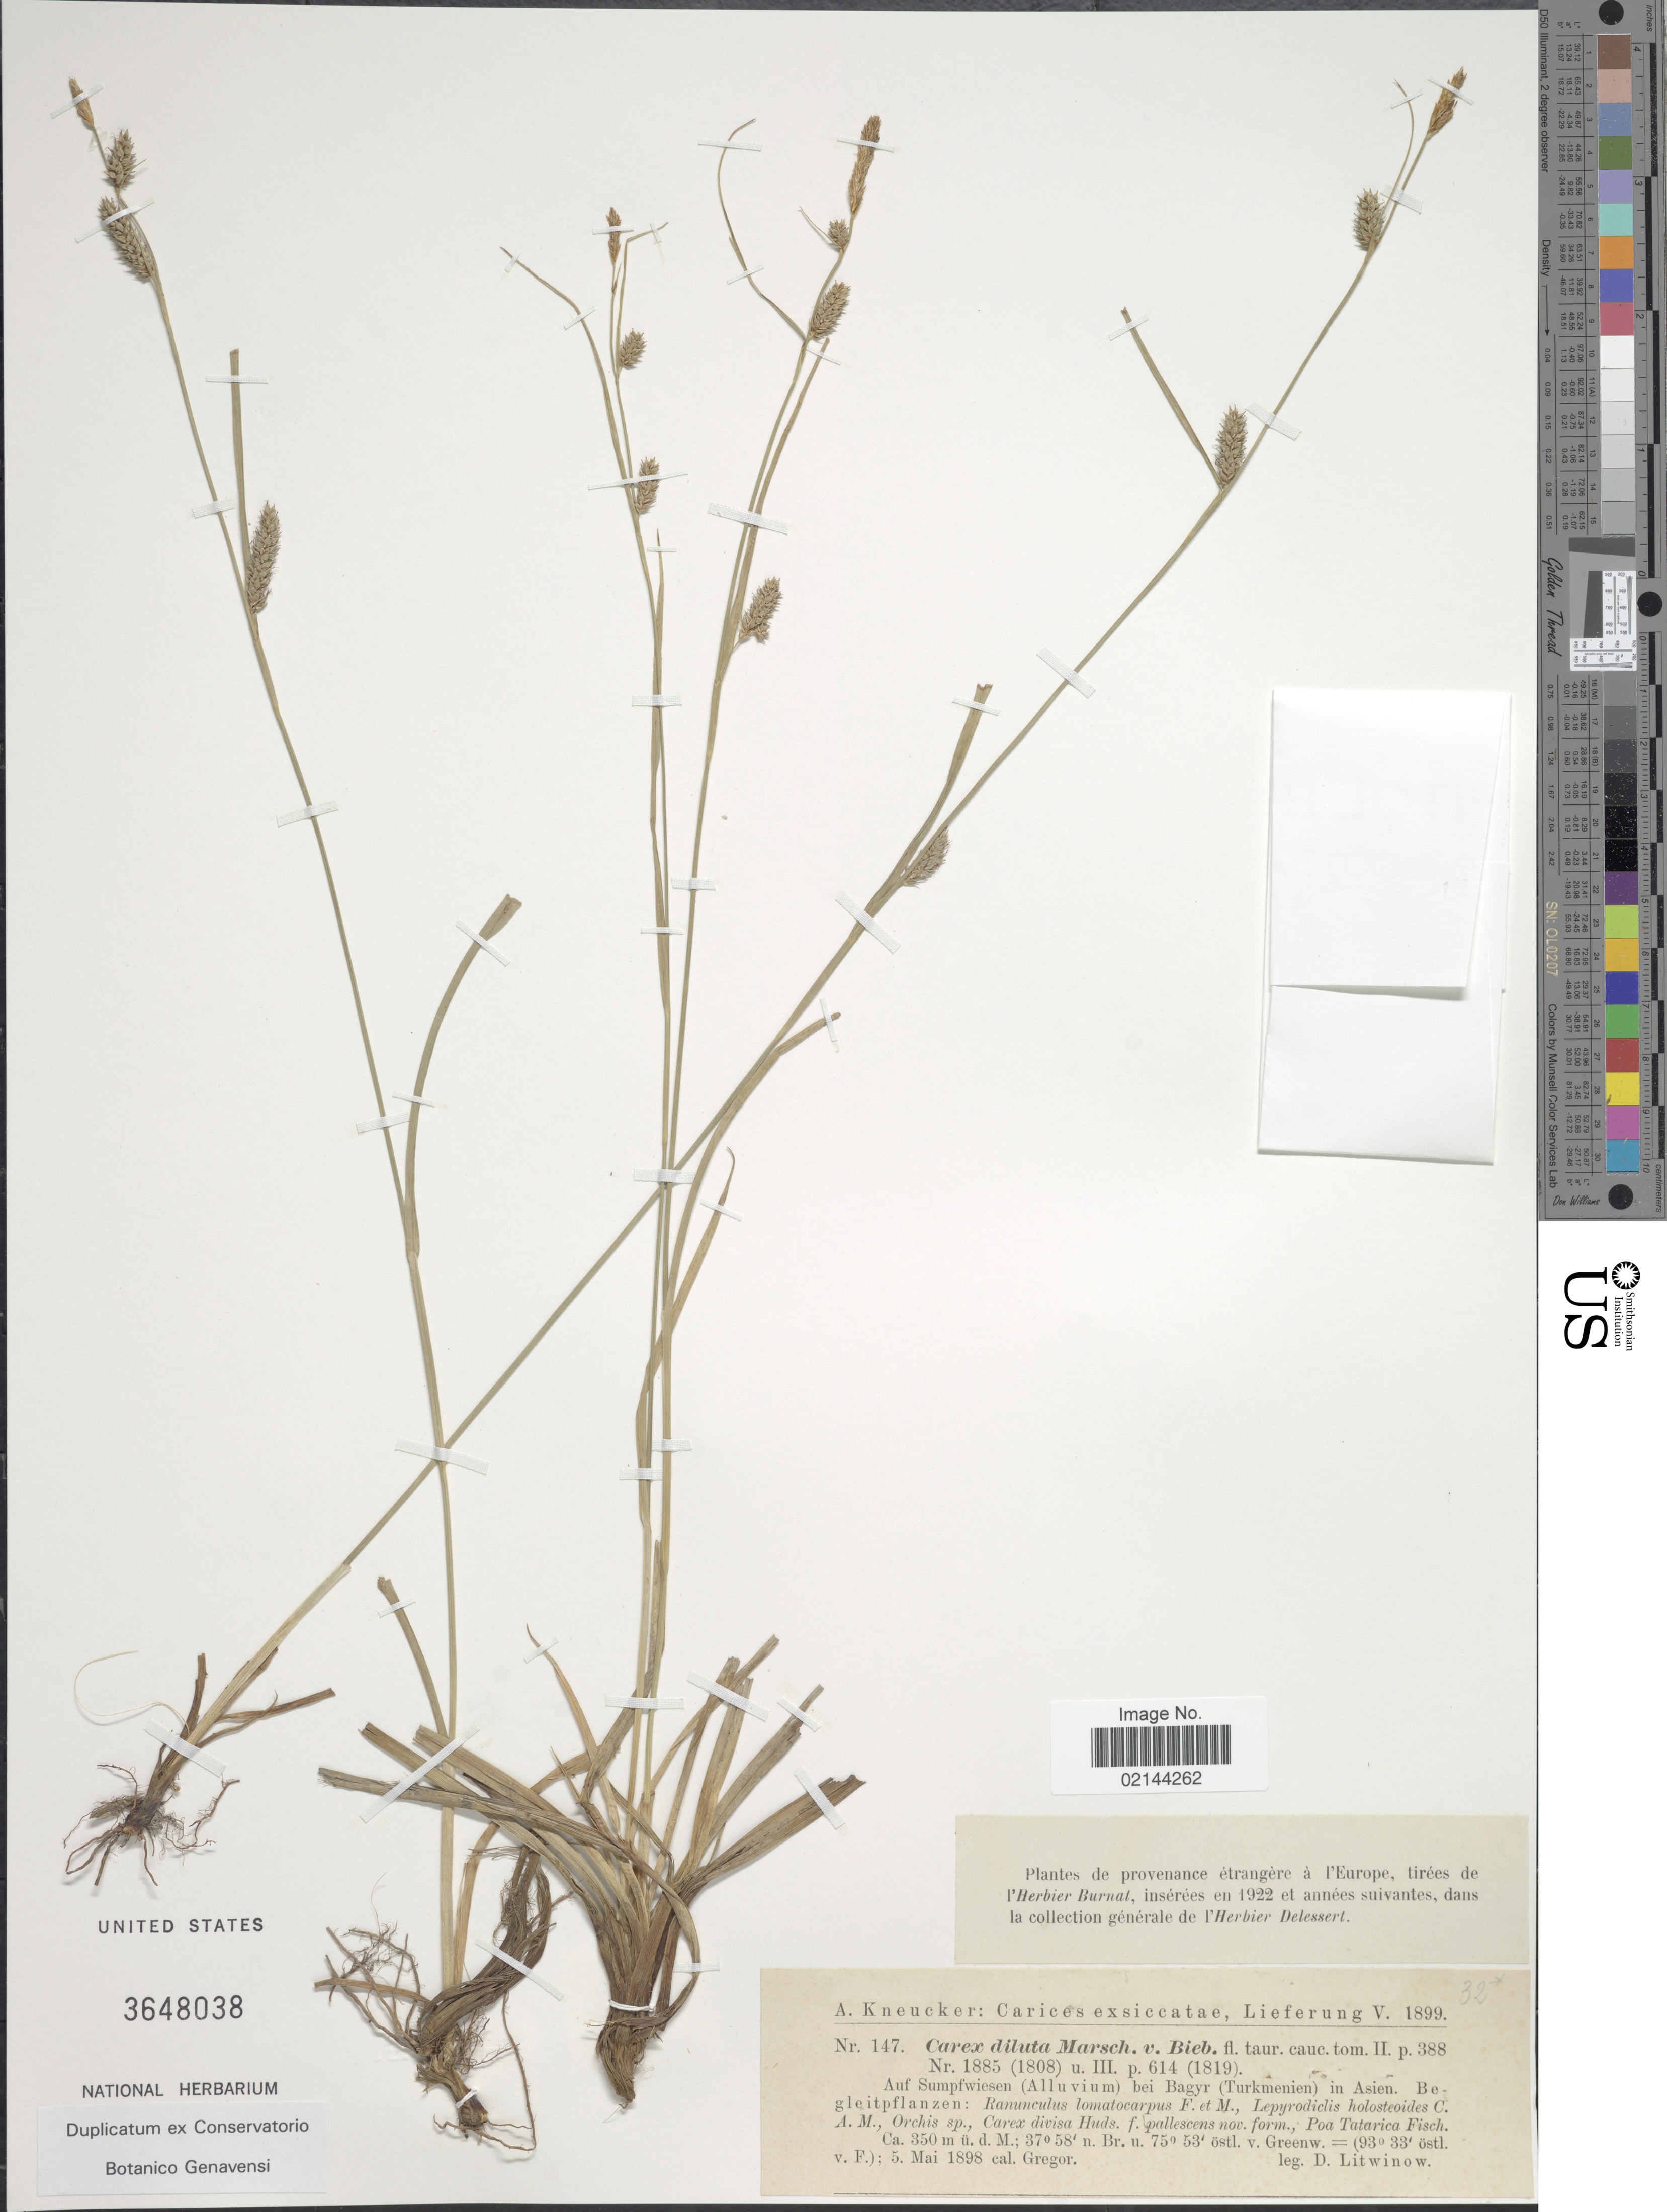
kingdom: Plantae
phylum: Tracheophyta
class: Liliopsida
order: Poales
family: Cyperaceae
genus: Carex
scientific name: Carex diluta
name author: M. Bieb.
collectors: D. Litwinow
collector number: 147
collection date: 1898-08-05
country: Turkmenistan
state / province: Ahal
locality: Auf Sumpfwiesen (Allukvium) bei Bagyr (Turkmenien) in Asien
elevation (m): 350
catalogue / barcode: US 3648038